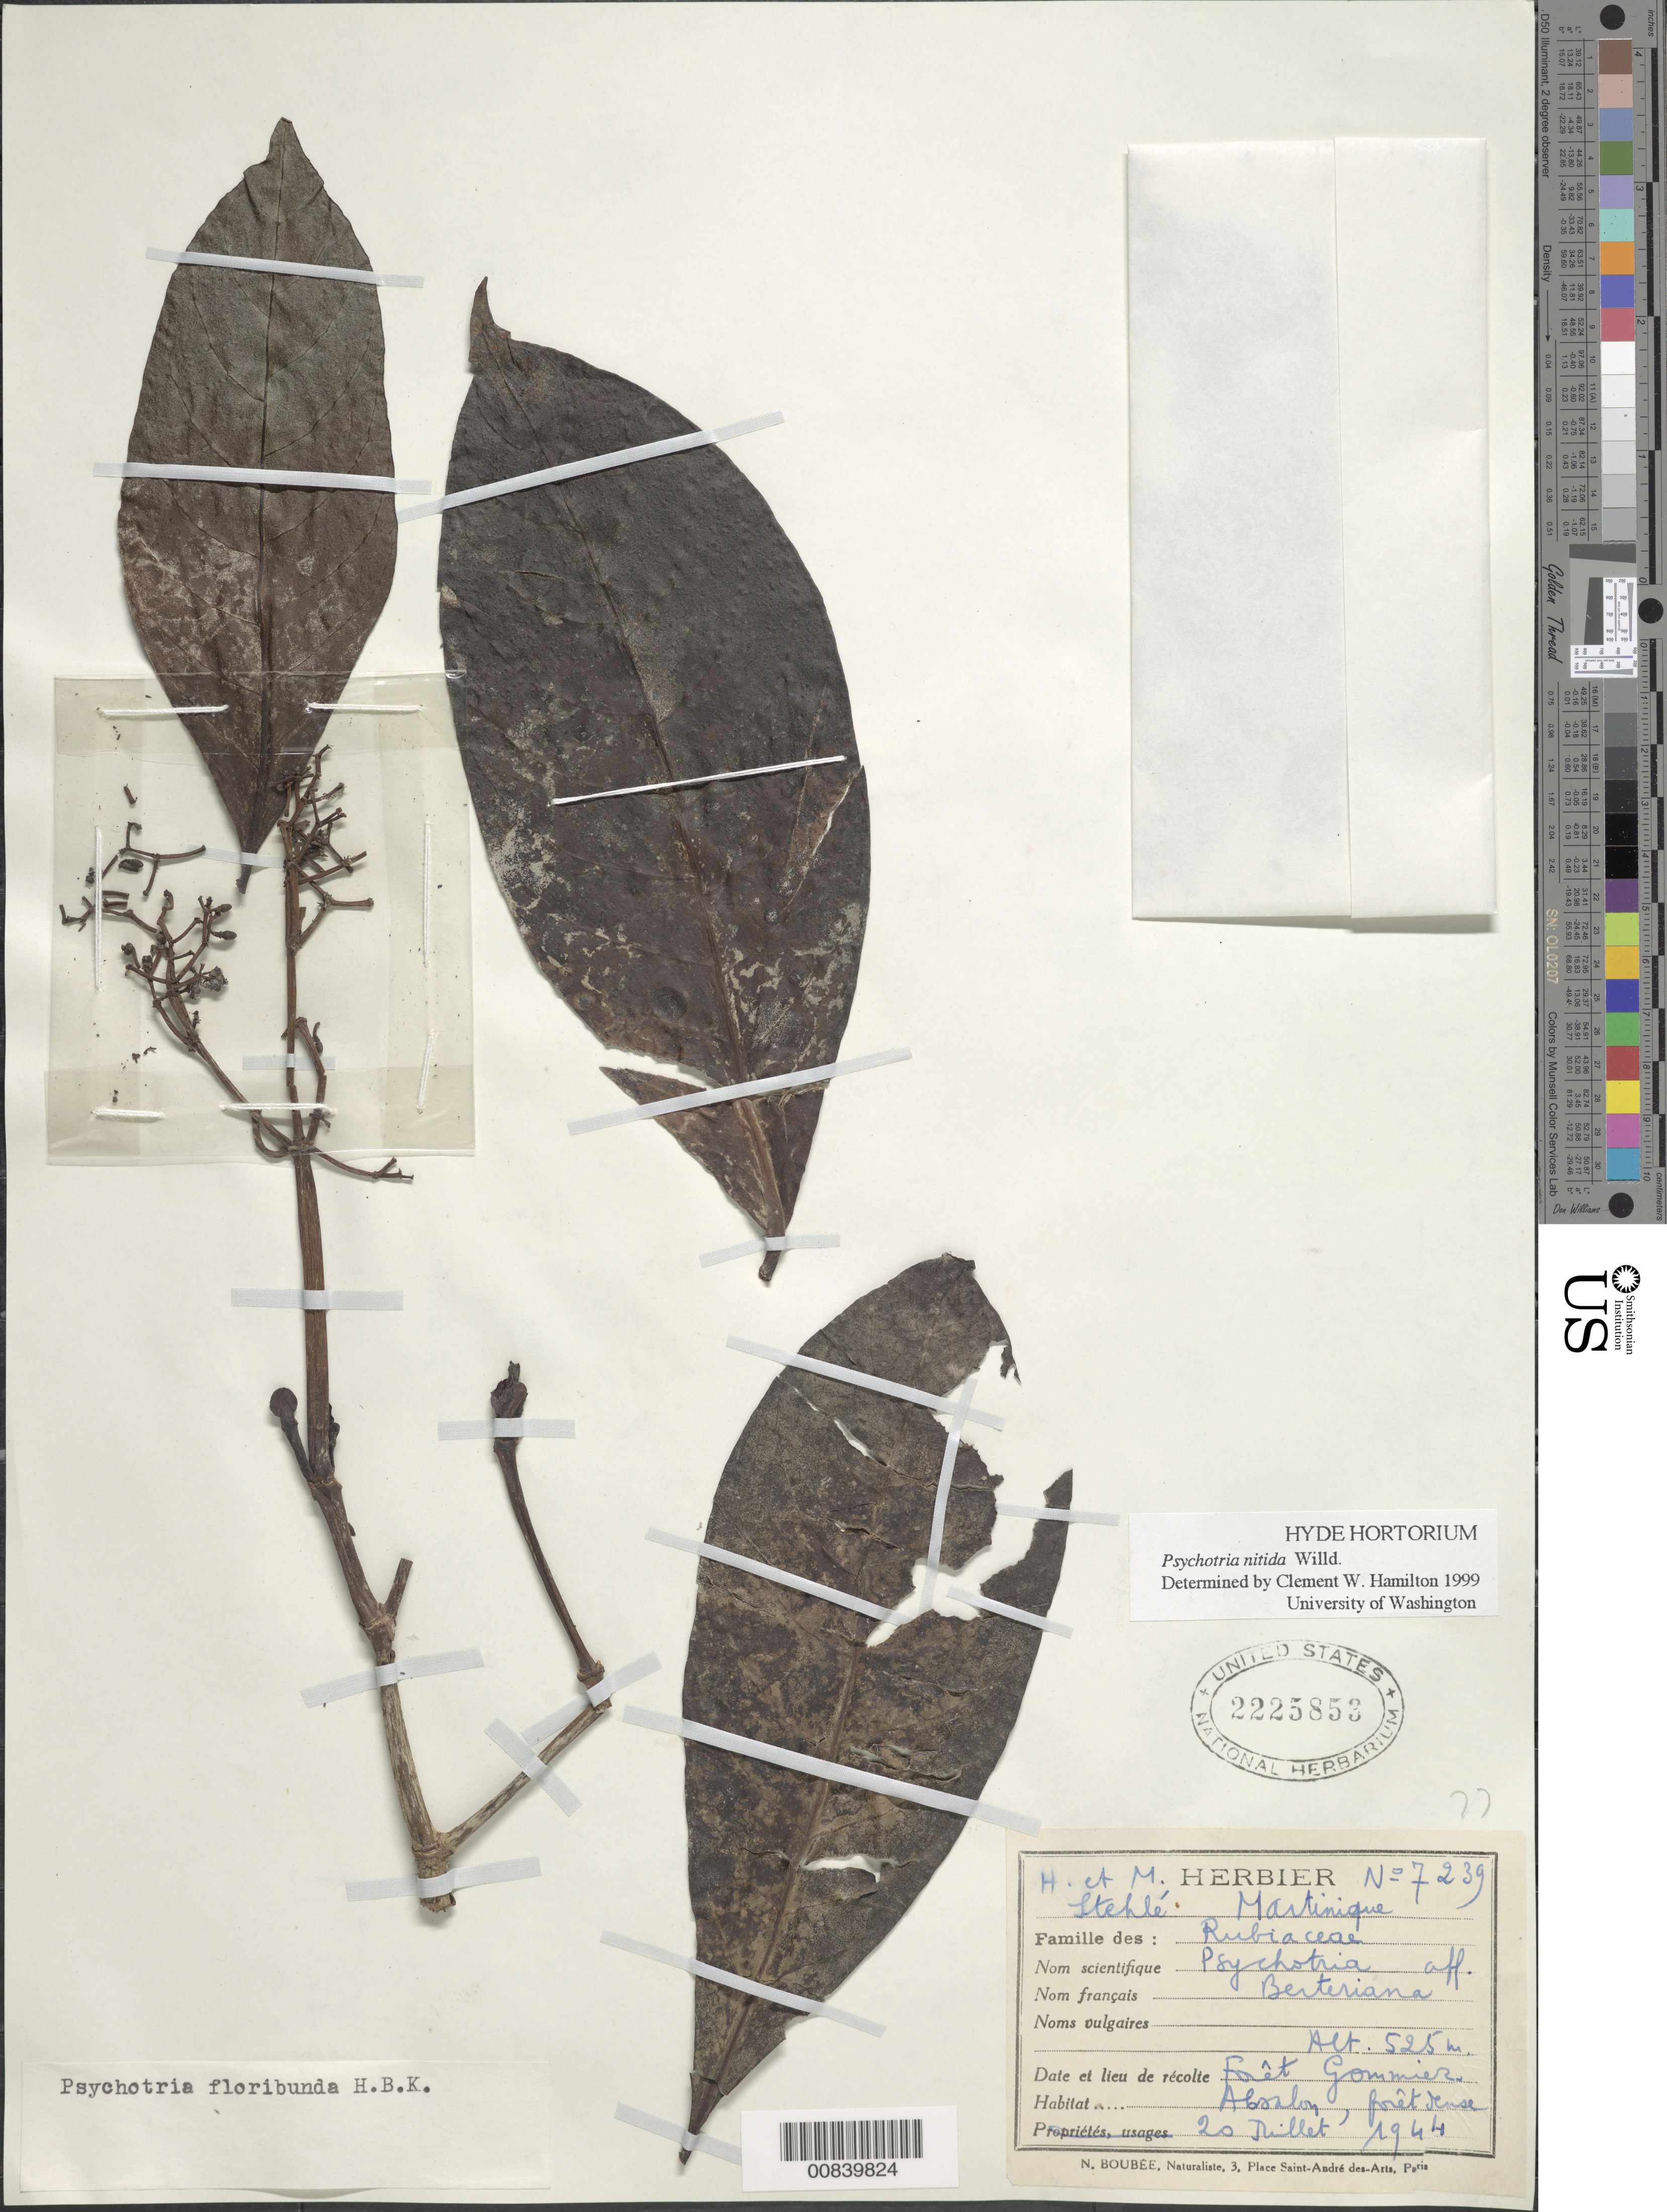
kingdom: Plantae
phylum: Tracheophyta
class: Magnoliopsida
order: Gentianales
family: Rubiaceae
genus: Psychotria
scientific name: Psychotria mapourioides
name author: DC.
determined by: Hamilton, C. W.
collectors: H. Stehlé & M. Stehlé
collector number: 7239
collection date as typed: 20 Jul 1944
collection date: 1944-07-20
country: Martinique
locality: Forêt Gommier. Absalon.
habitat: Forêt dense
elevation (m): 525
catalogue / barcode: US 2225853